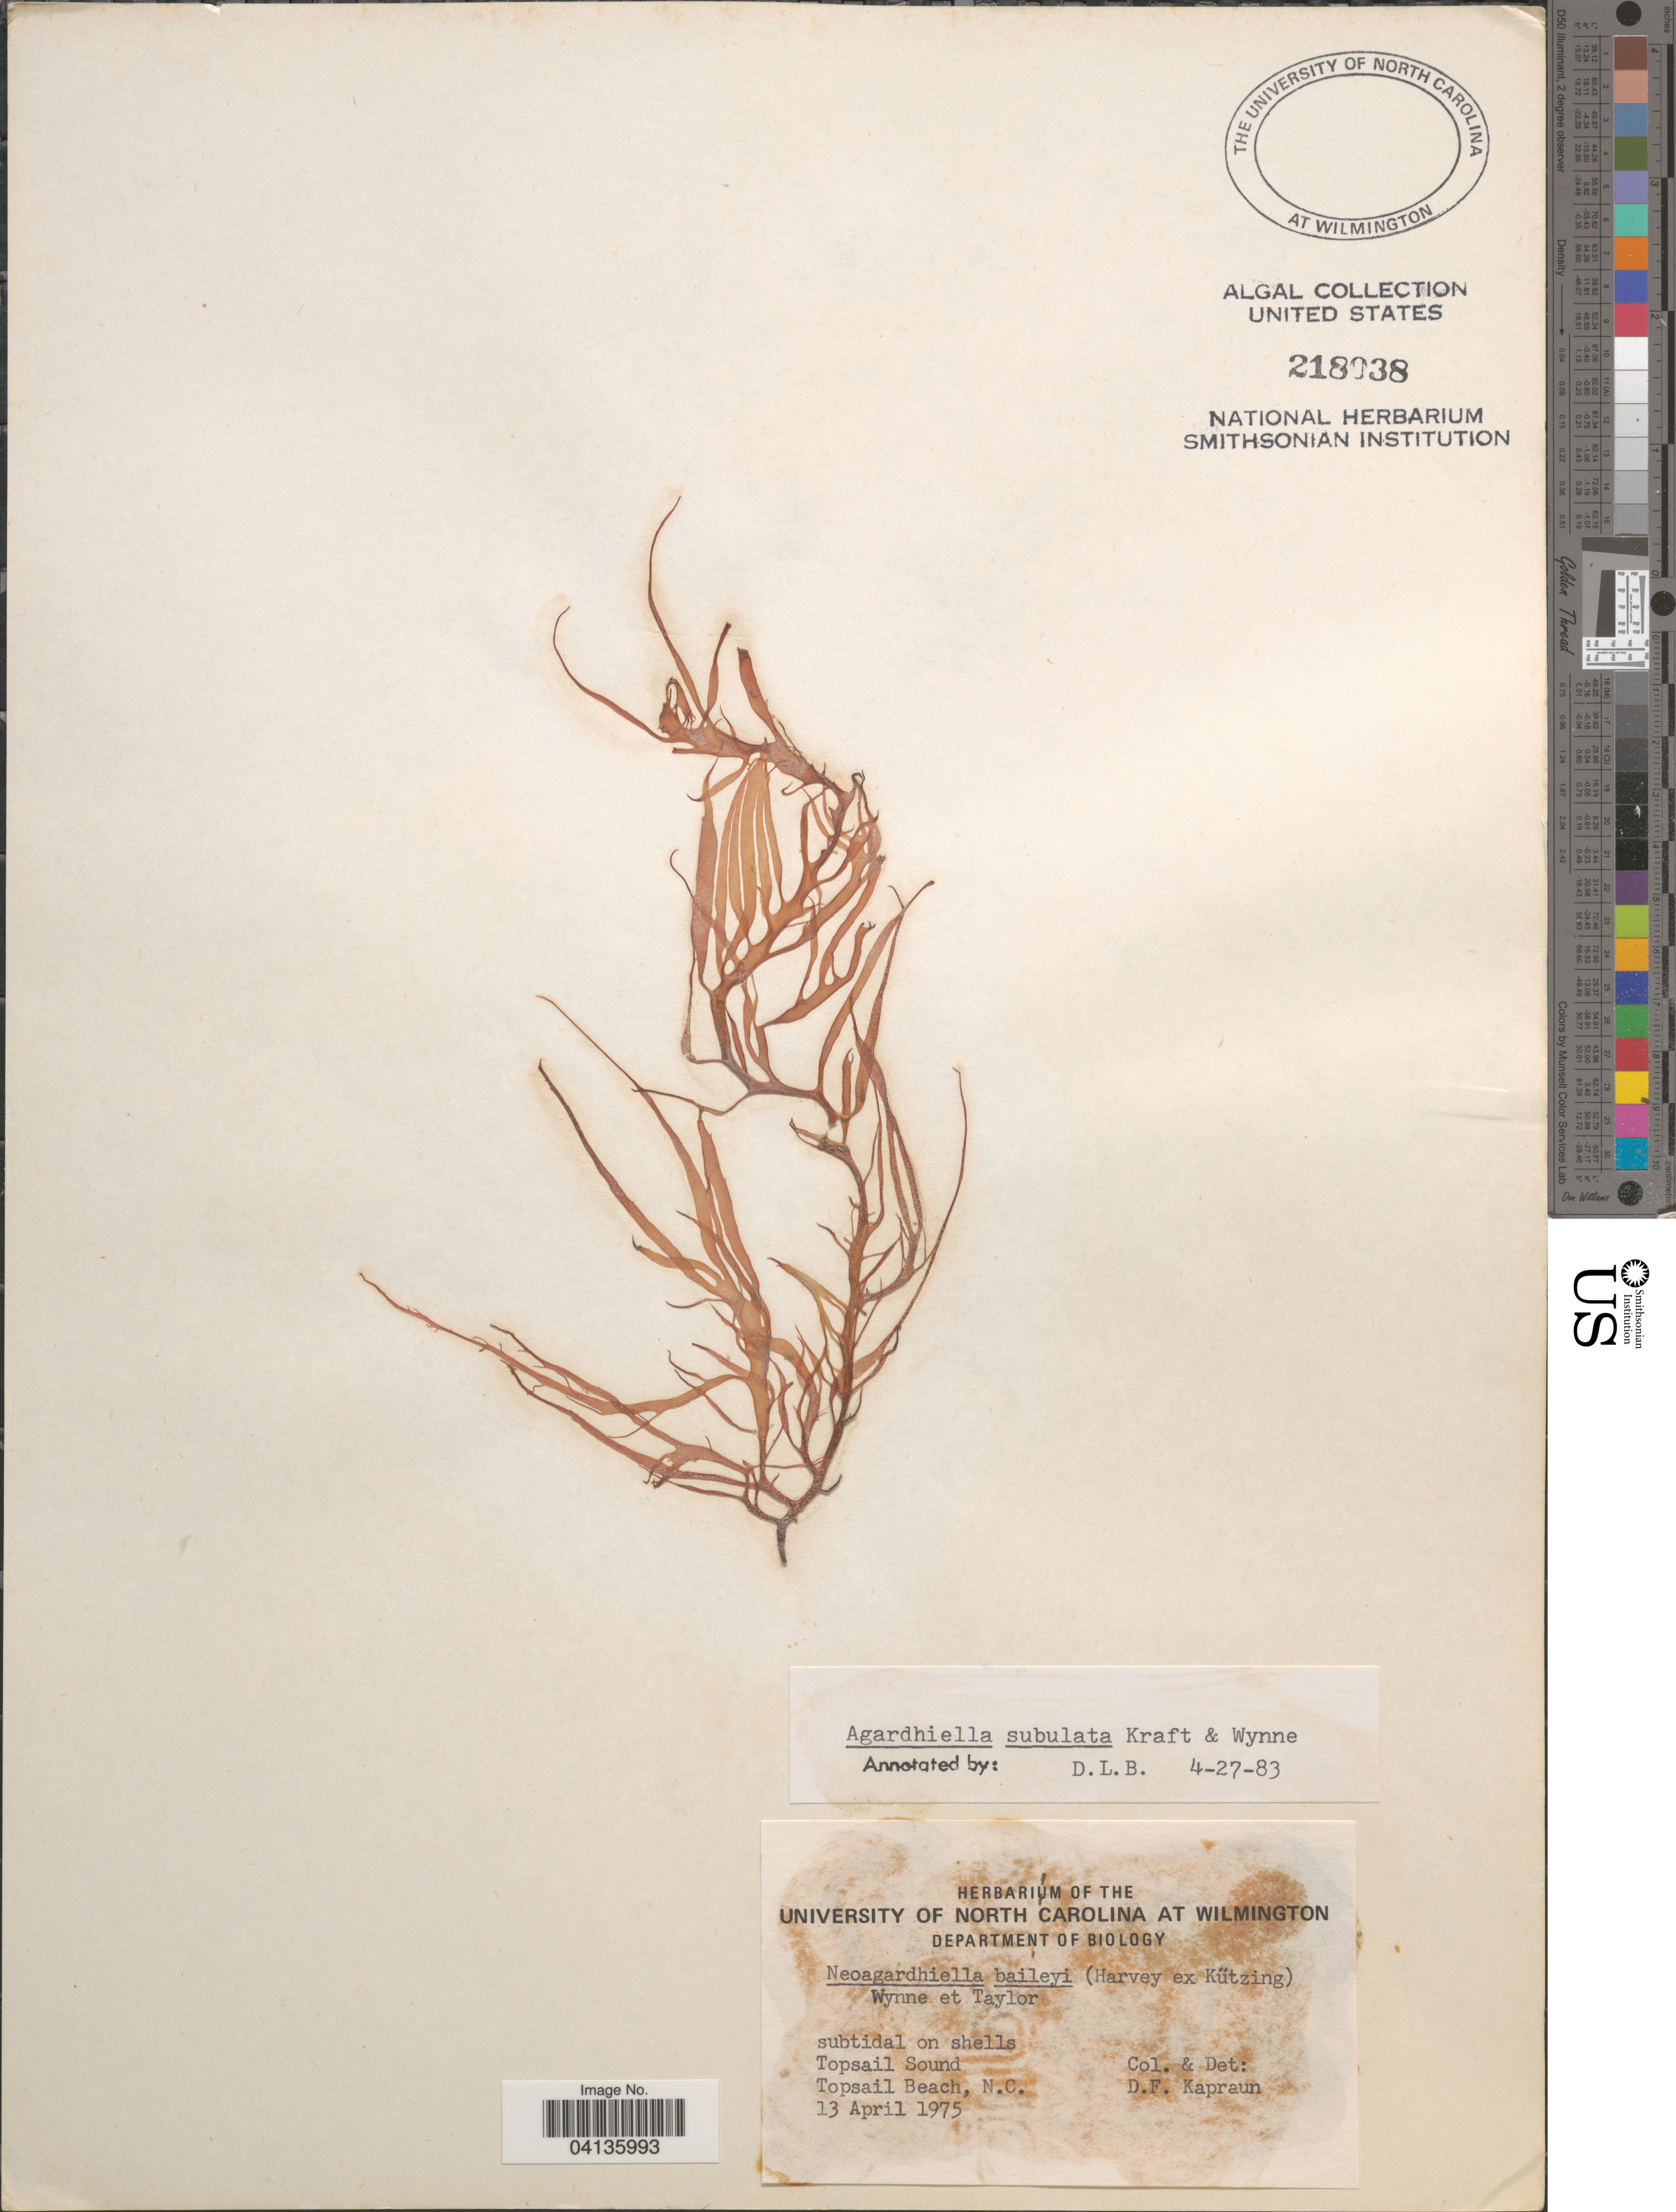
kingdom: Plantae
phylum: Rhodophyta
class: Florideophyceae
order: Gigartinales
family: Solieriaceae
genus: Agardhiella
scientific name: Agardhiella subulata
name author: (C. Agardh) G.T.Kraft & M.J. Wynne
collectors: D. F. Kapraun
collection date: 1975-04-13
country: United States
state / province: North Carolina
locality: Topsail Sound. Topsail Beach.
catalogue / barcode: US 218038